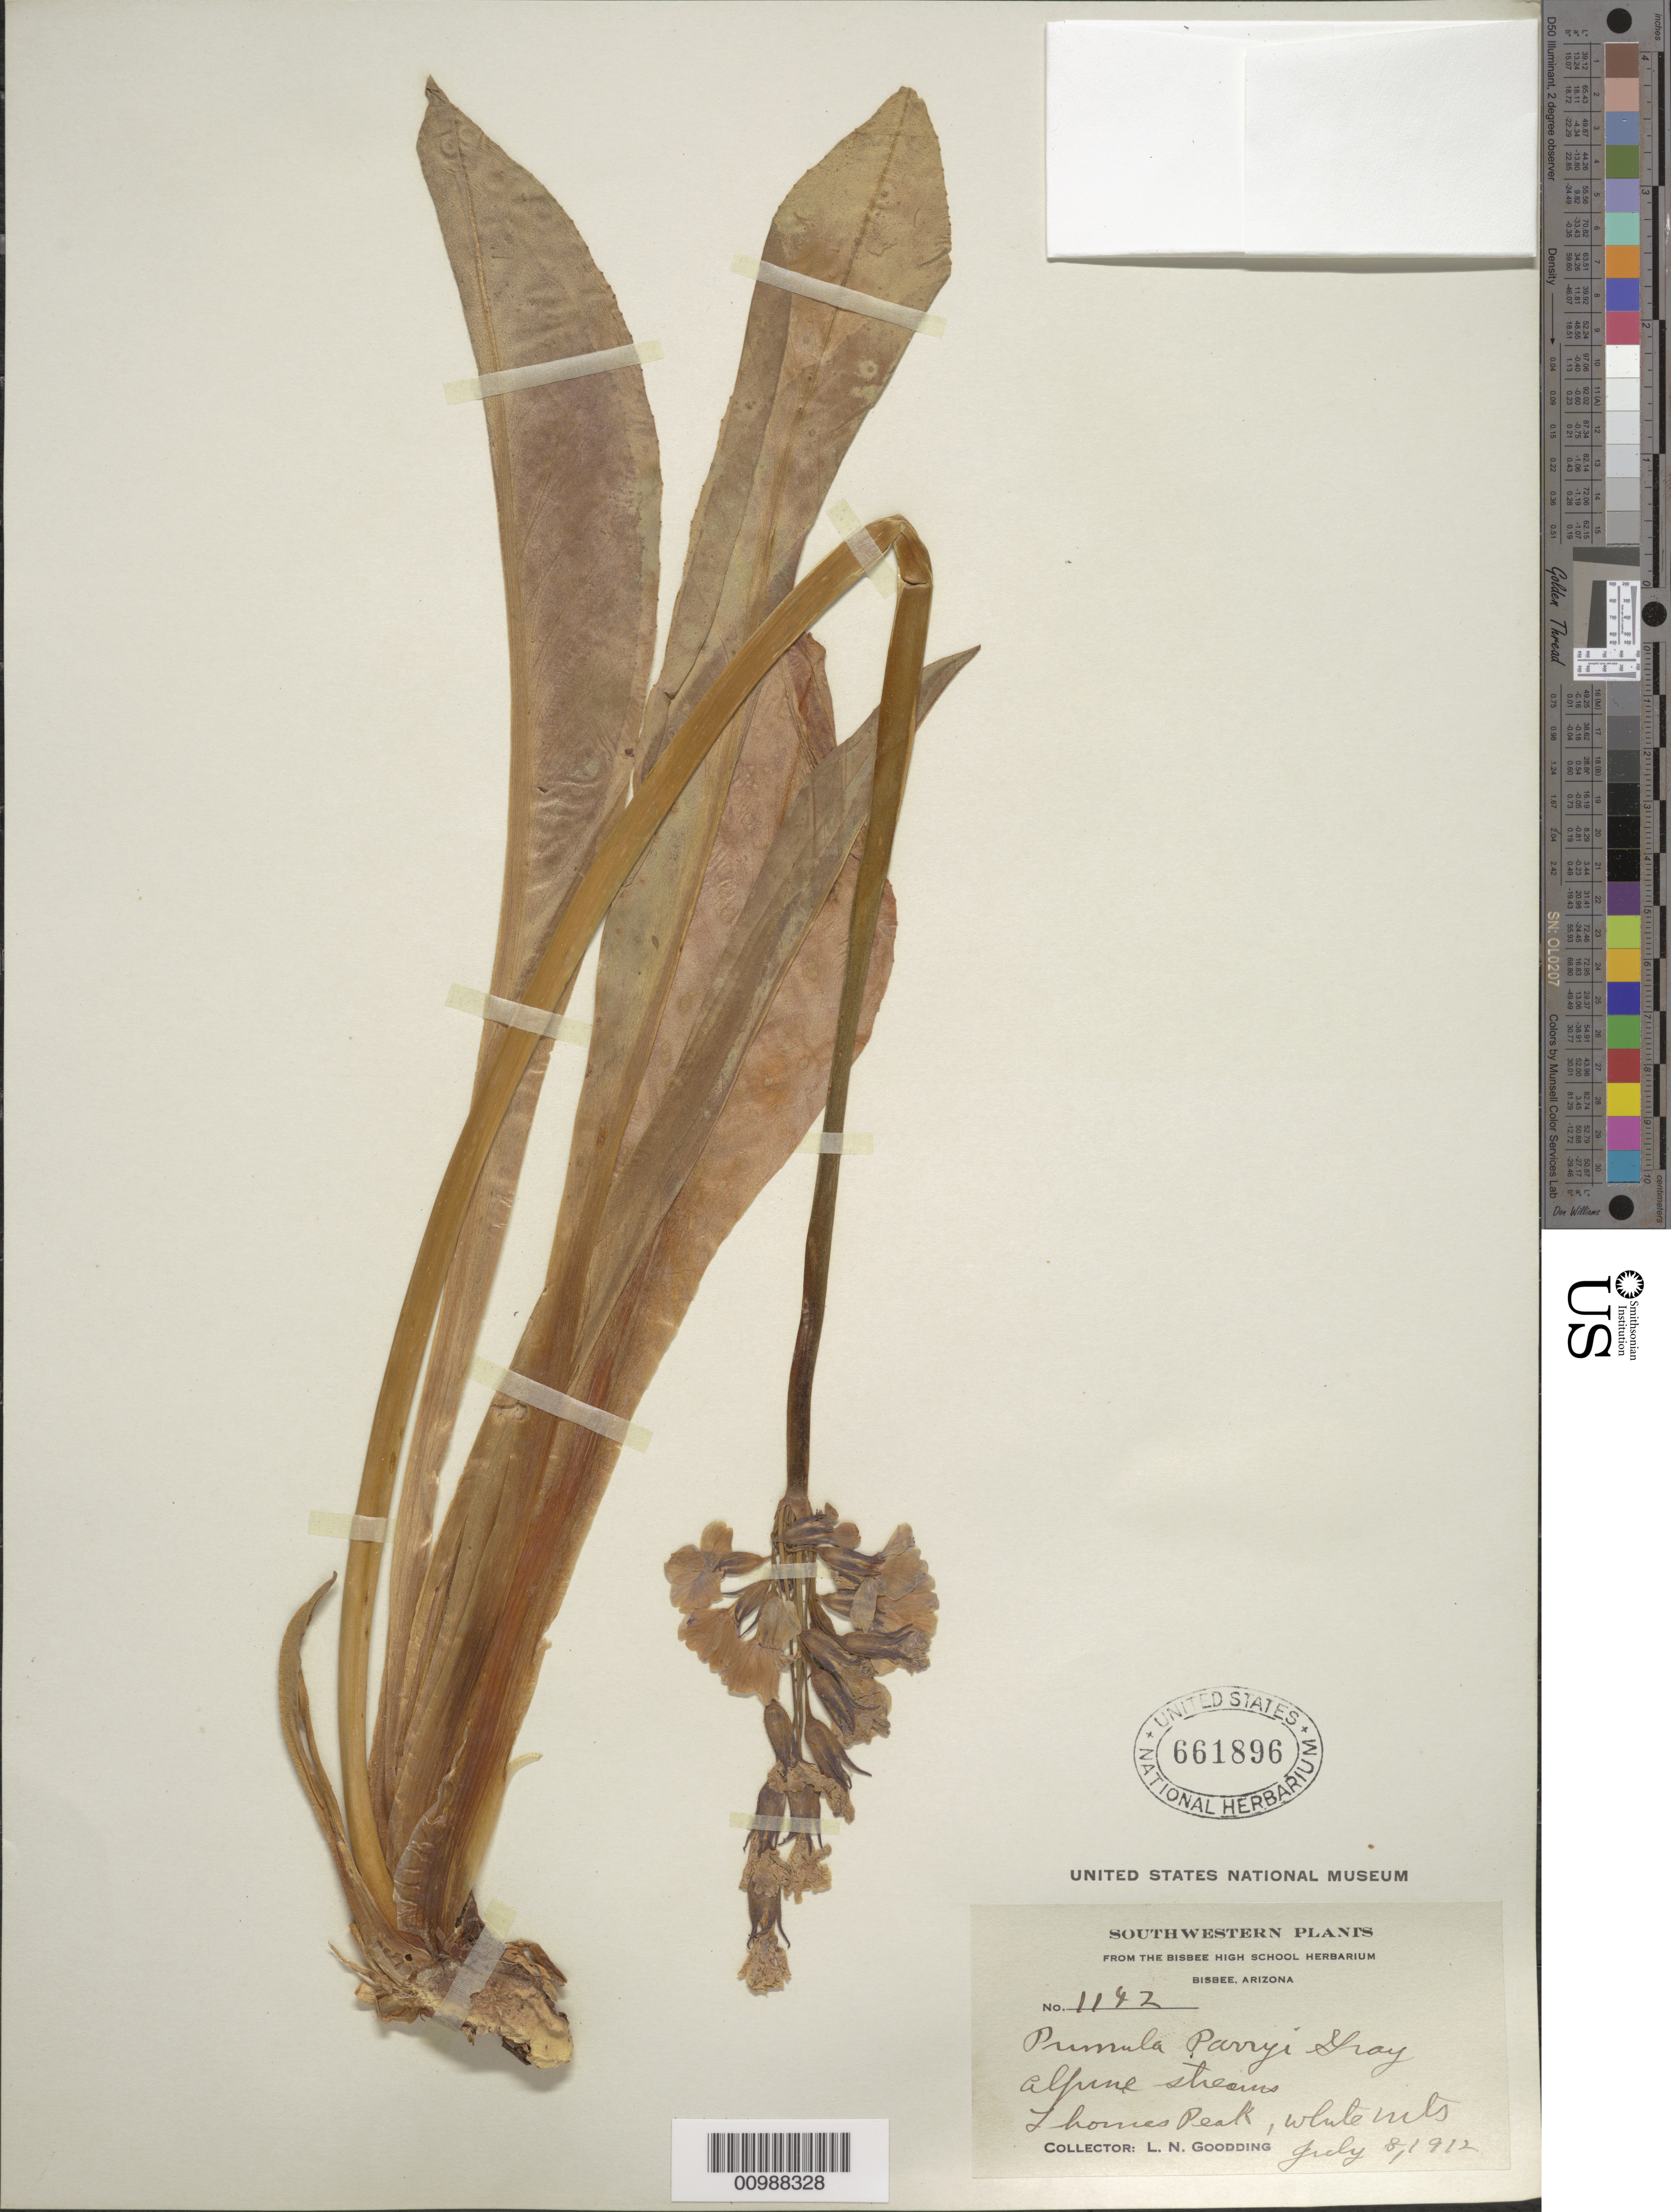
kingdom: Plantae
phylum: Tracheophyta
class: Magnoliopsida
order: Ericales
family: Primulaceae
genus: Primula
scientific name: Primula parryi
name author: A. Gray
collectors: L. N. Goodding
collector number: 1142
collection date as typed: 08 Jul 1912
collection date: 1912-07-08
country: United States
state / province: Arizona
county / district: Navajo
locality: Thomas Peak, White Mountains.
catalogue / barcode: US 661896